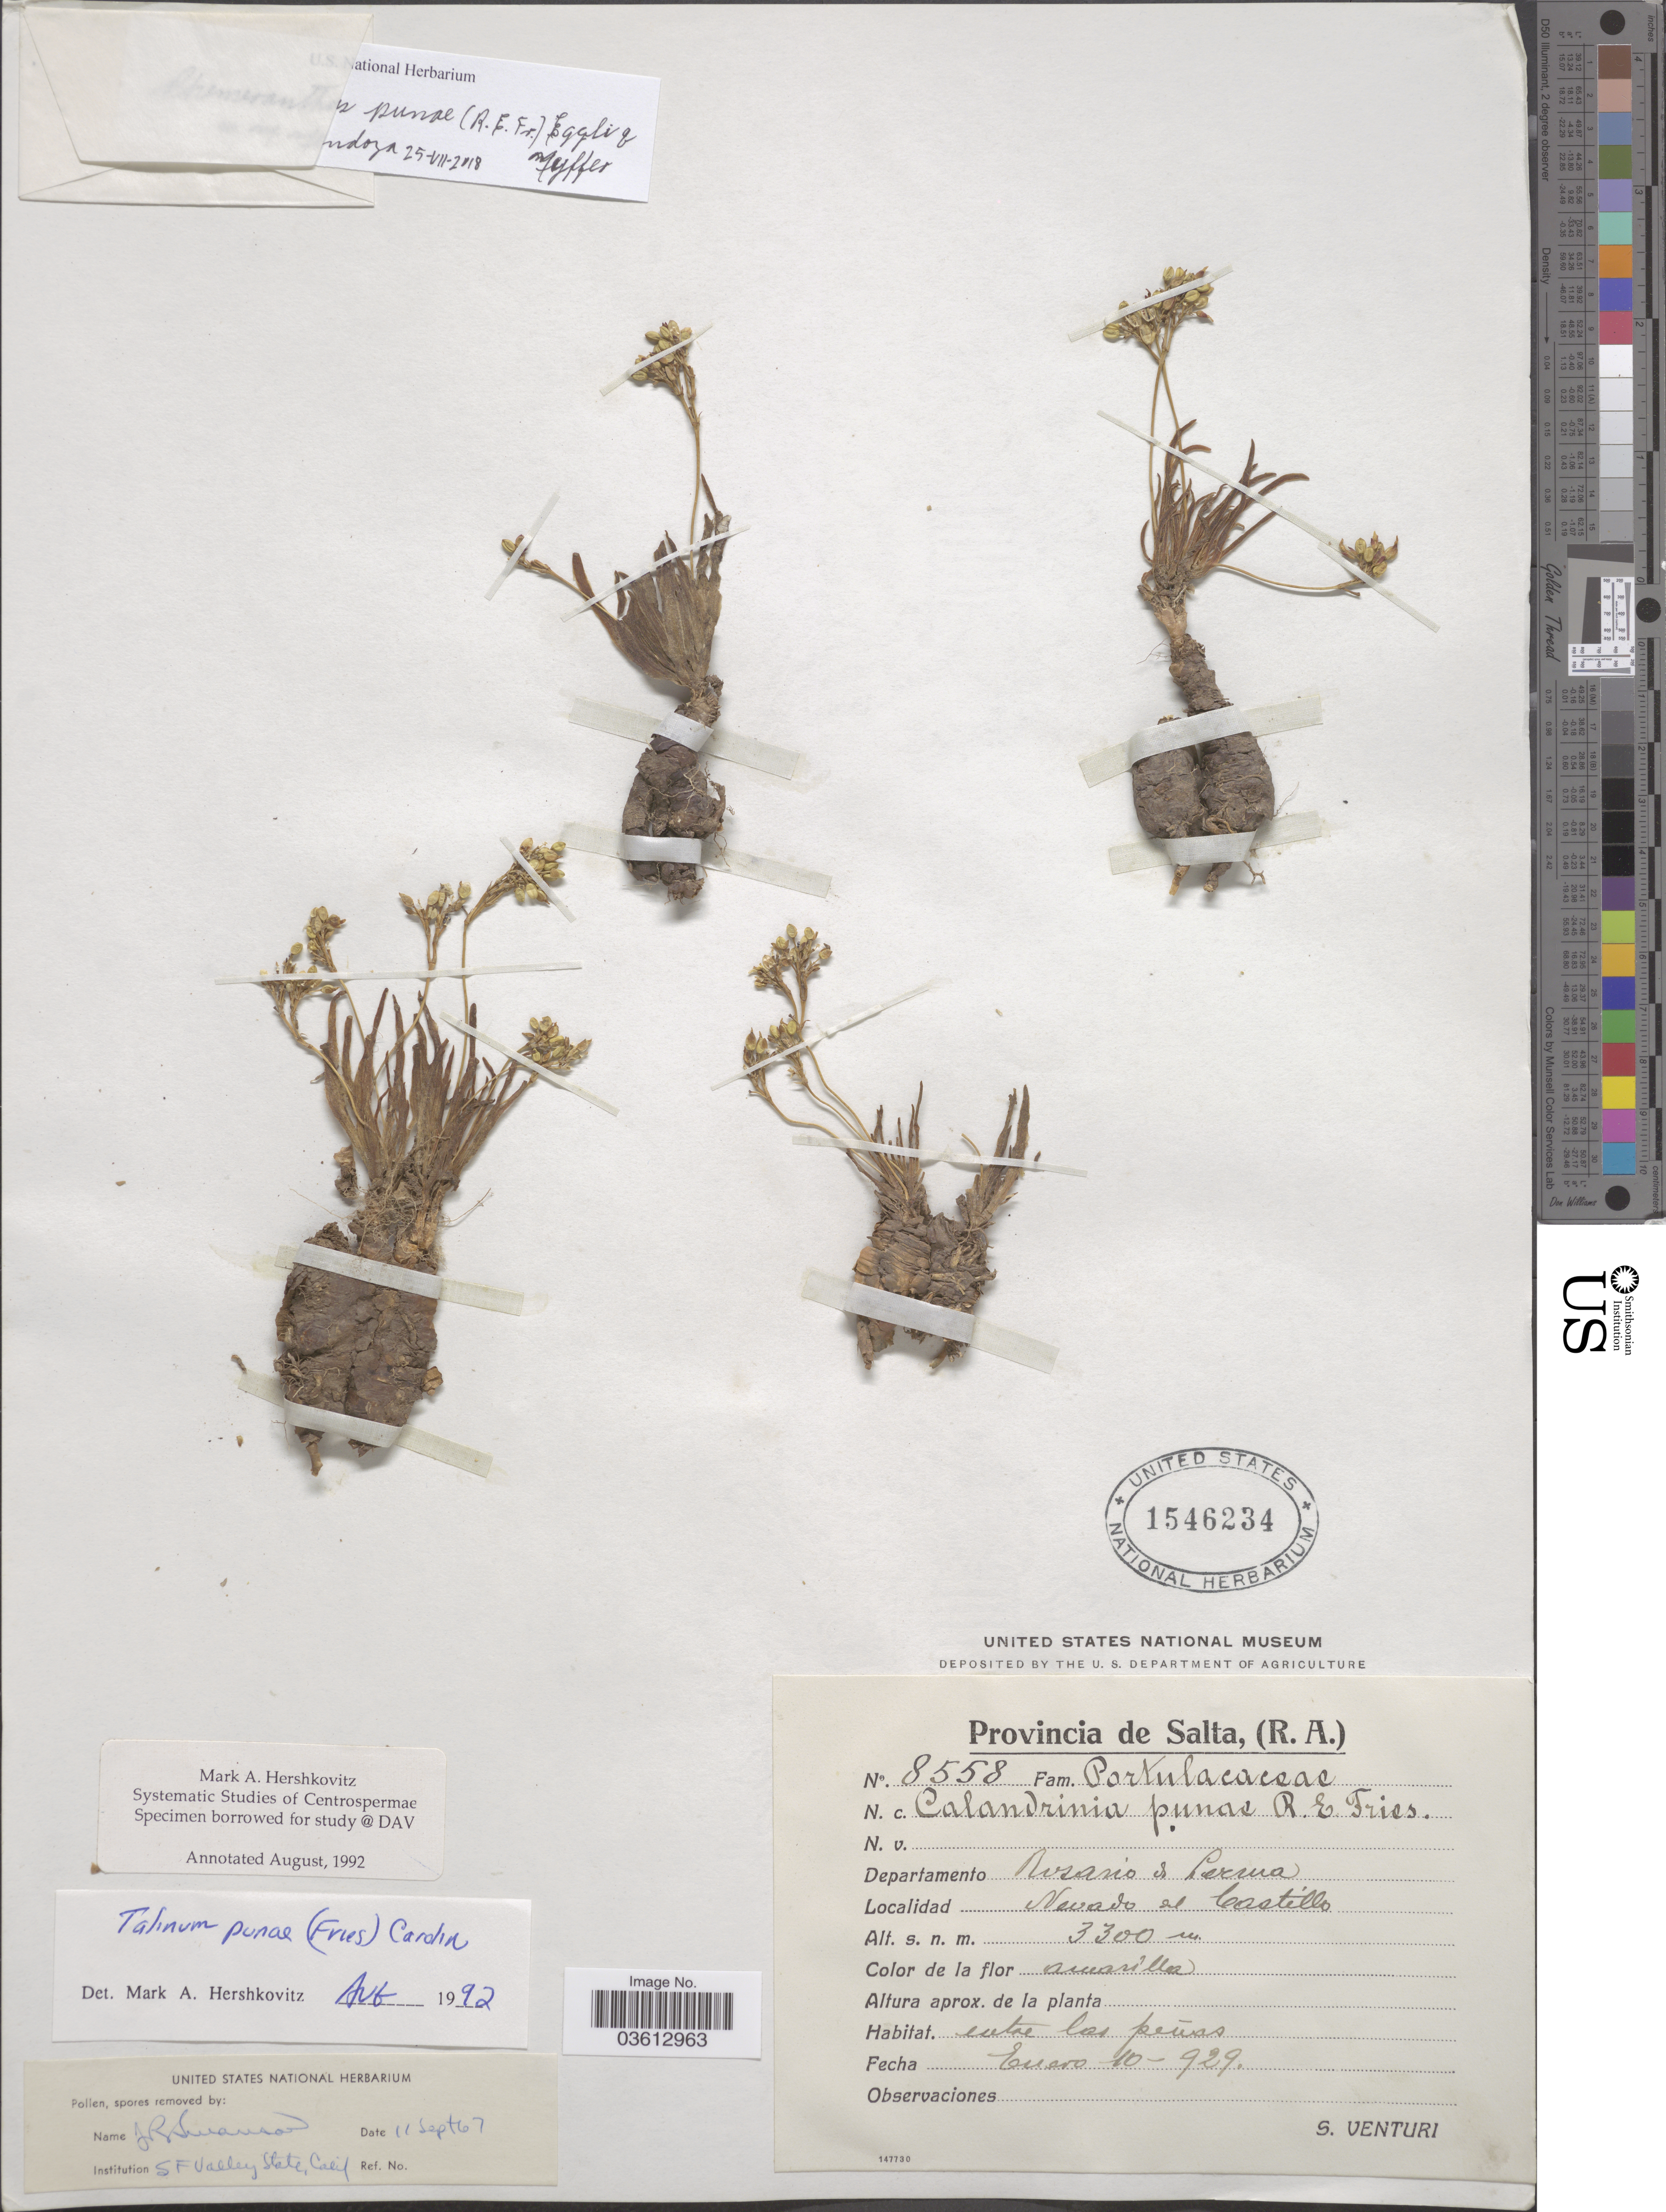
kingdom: Plantae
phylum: Tracheophyta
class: Magnoliopsida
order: Caryophyllales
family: Talinaceae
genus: Talinum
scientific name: Talinum punae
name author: (R.E. Fr.) Carolin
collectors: S. Venturi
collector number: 8558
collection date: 1929-01-10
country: Argentina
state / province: Salta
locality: Departamento Rosario de Lerma. Nevado del Castillo.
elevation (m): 3300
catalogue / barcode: US 1546234